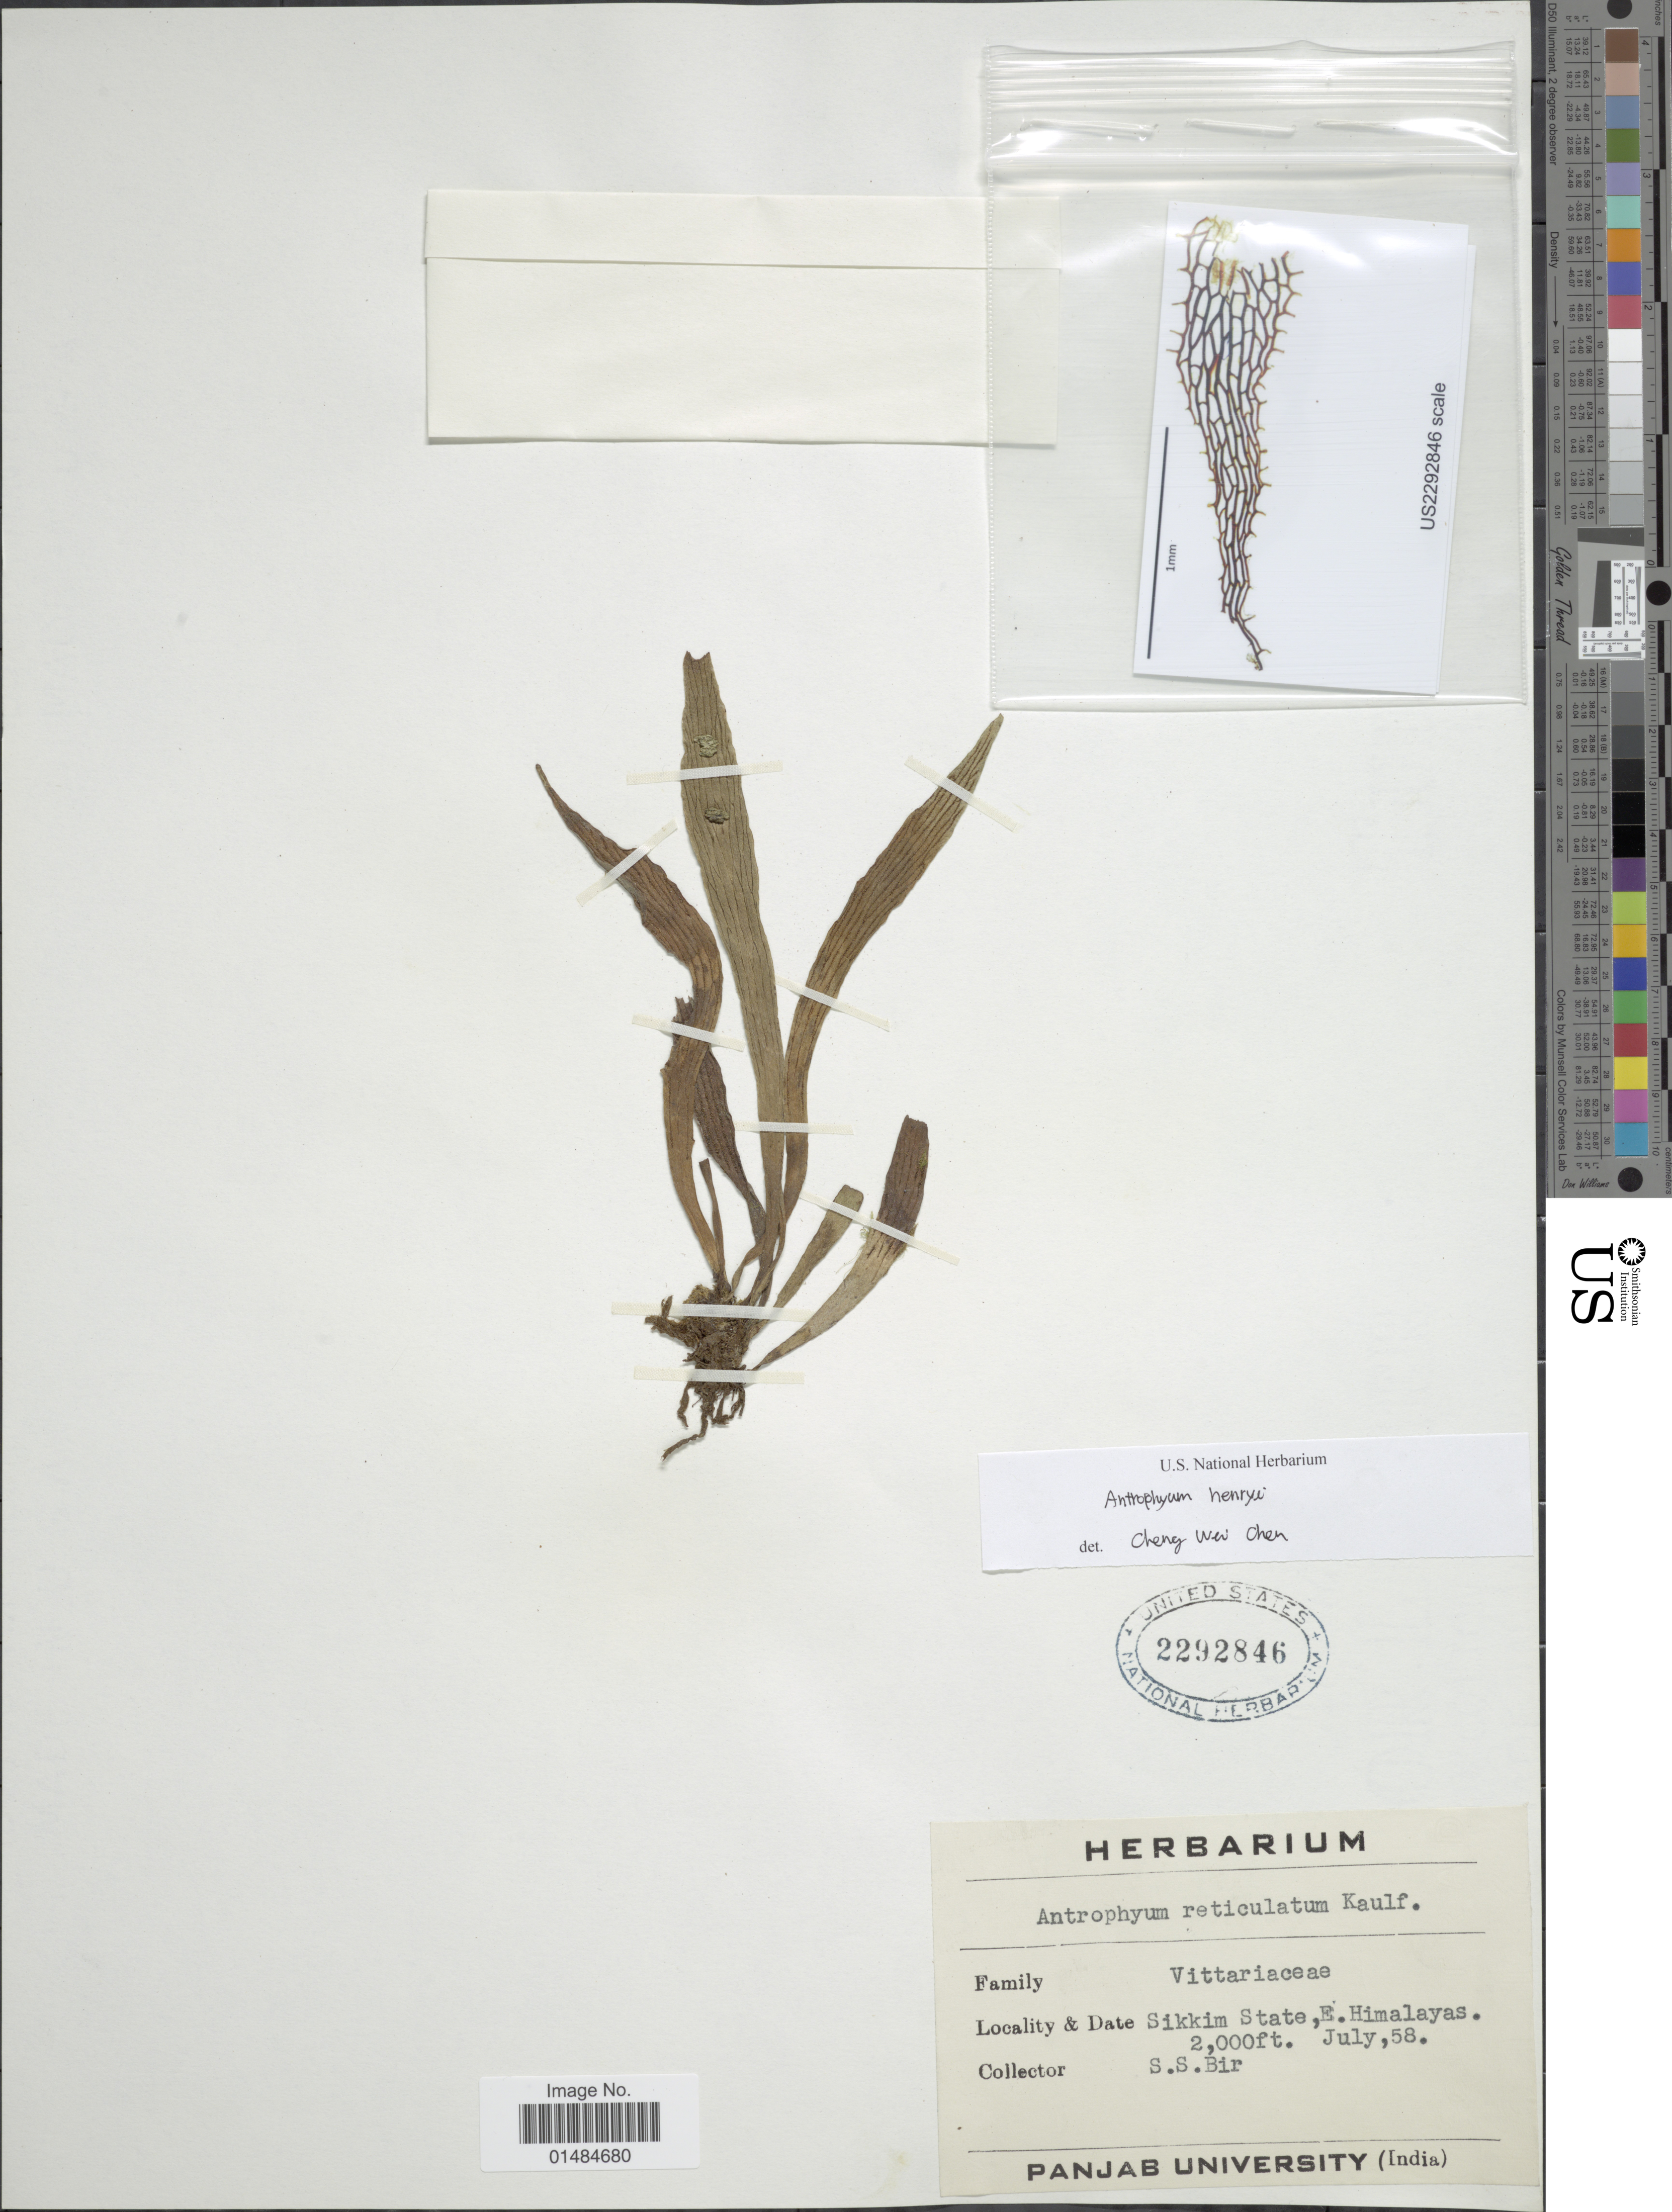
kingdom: Plantae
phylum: Tracheophyta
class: Polypodiopsida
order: Polypodiales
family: Pteridaceae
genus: Antrophyum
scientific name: Antrophyum reticulatum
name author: (G. Forst.) Kaulf.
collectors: S. S. Bir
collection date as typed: Transcribed d/m/y: /7/58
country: India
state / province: Sikkim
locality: Sikkim State, E. Himalayas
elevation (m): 610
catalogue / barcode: US 2292846